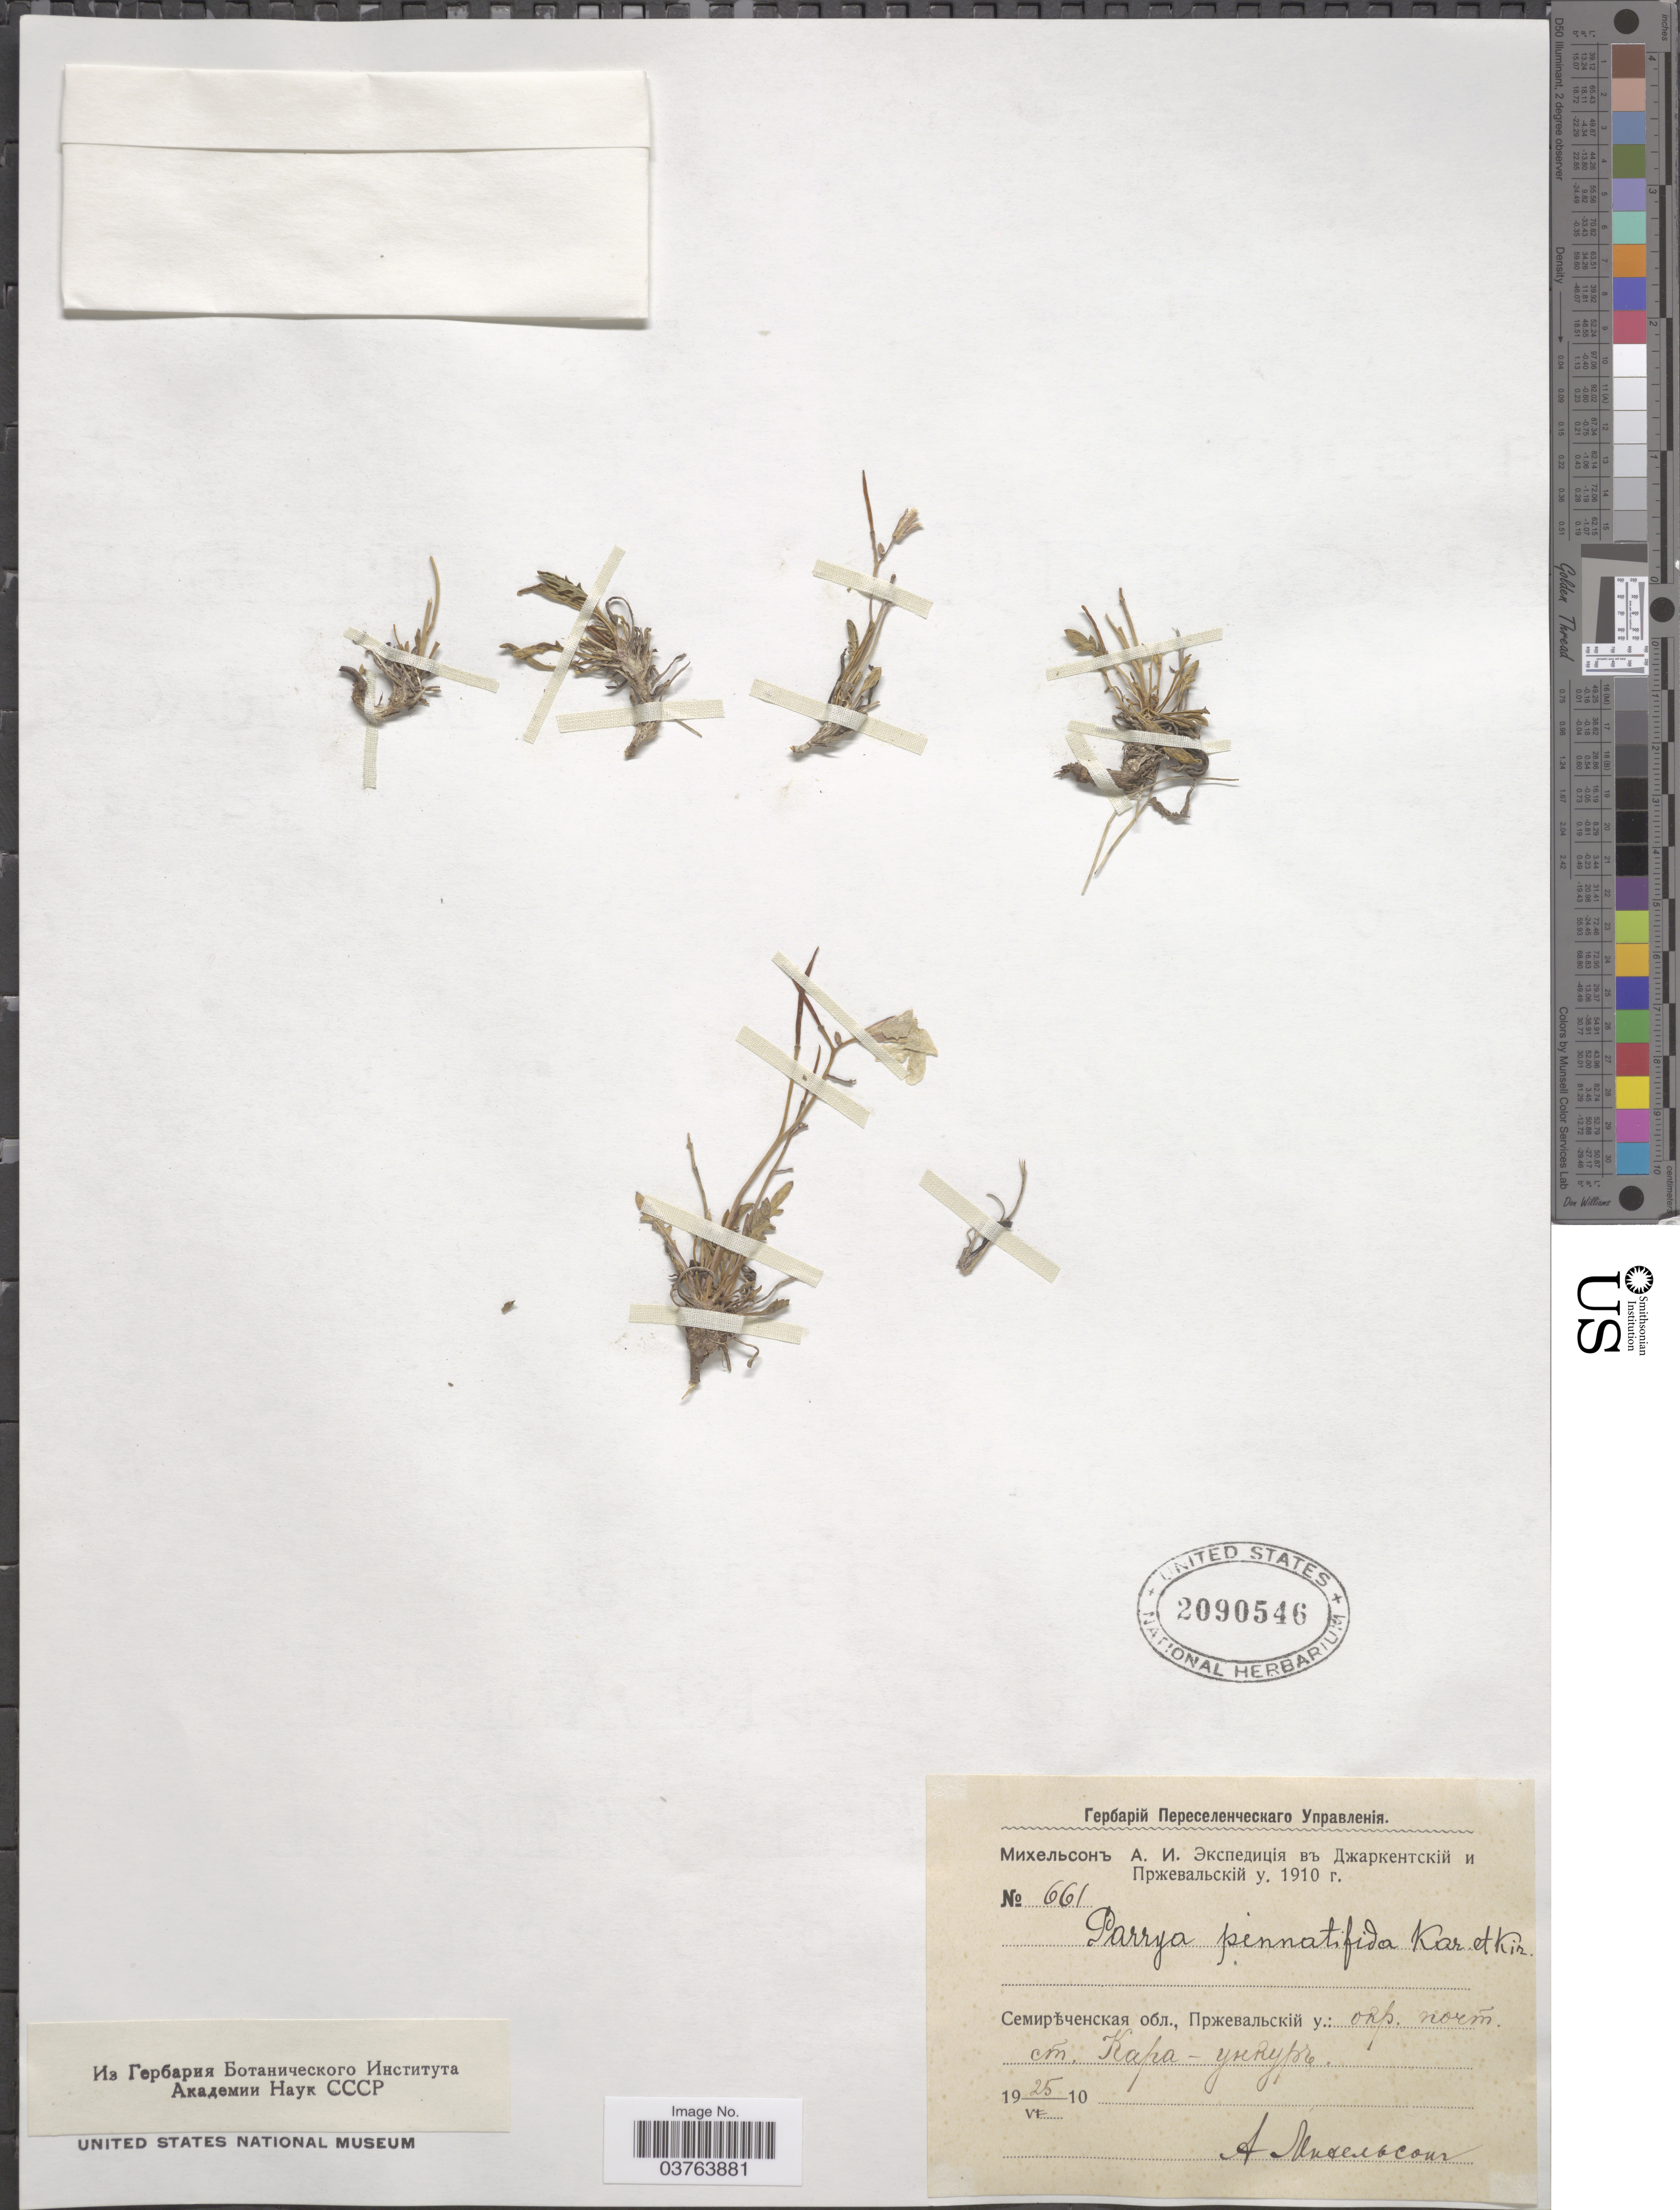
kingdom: Plantae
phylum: Tracheophyta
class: Magnoliopsida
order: Brassicales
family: Brassicaceae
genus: Parrya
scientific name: Parrya pinnatifida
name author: Kar. & Kir.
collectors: A. Mikhelson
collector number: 661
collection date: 1910-05-25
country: Kyrgyzstan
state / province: Naryn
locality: Vicinity of Karaynkurt.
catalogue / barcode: US 2090546